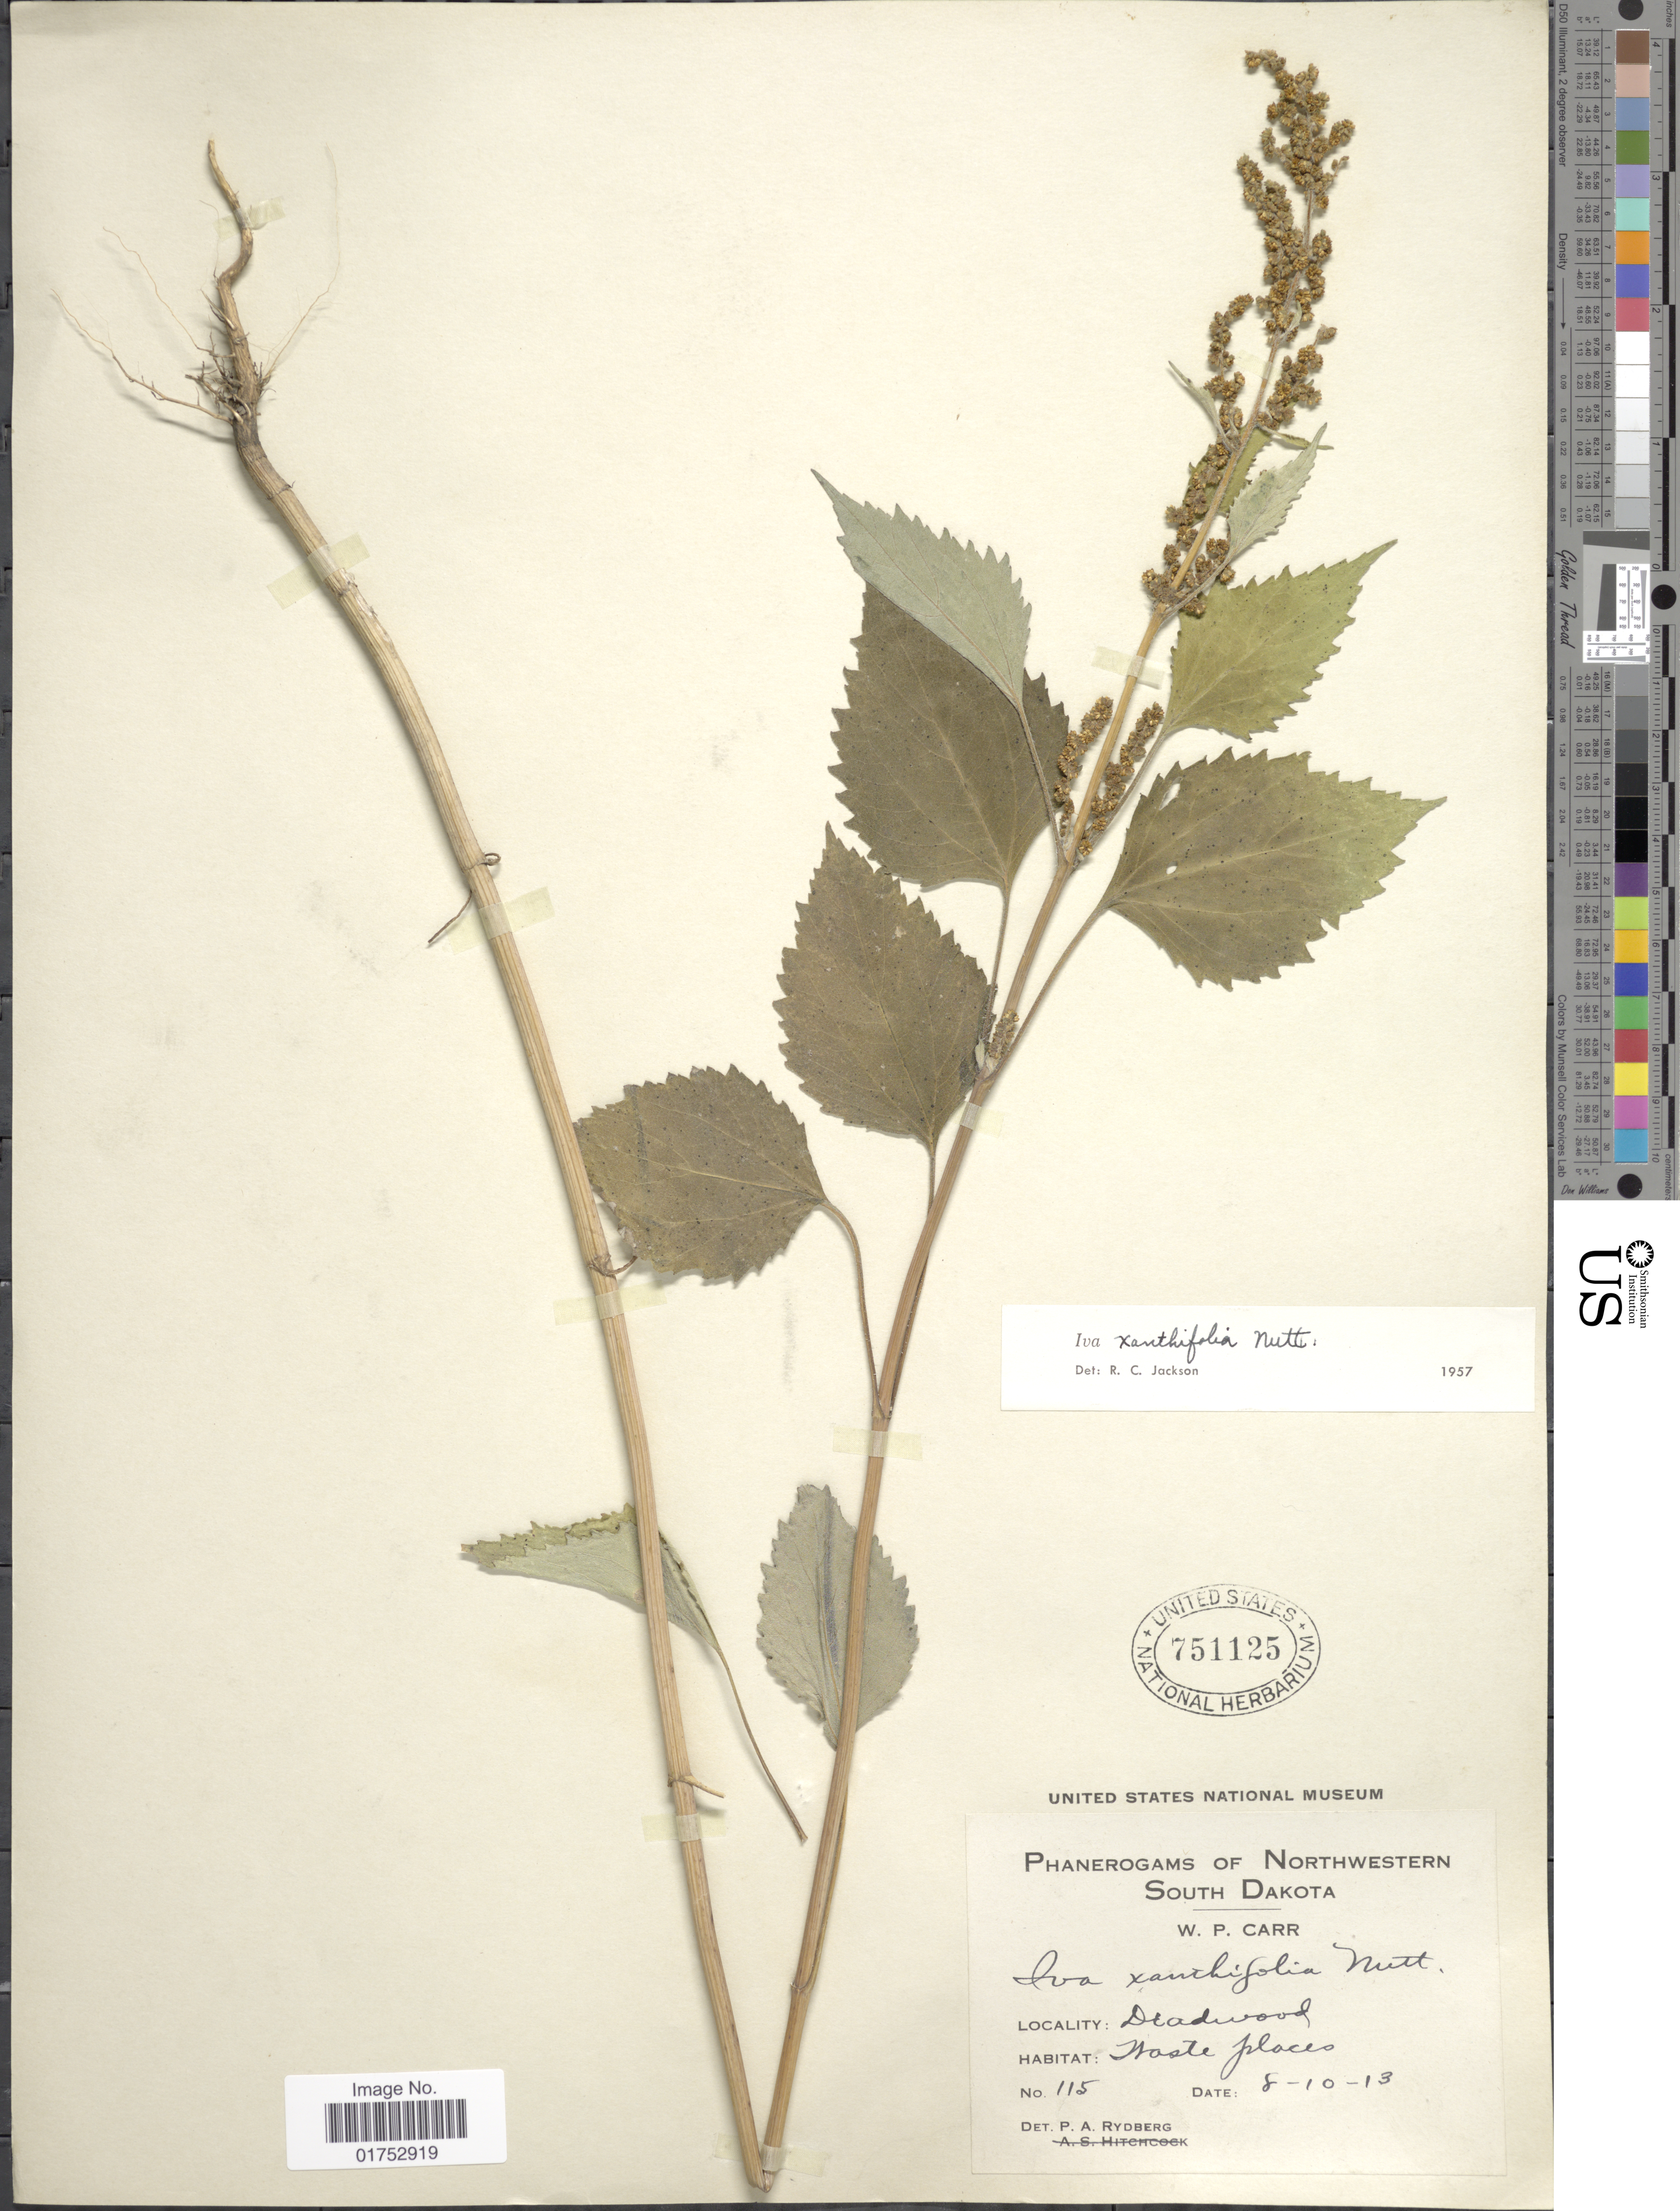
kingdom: Plantae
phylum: Tracheophyta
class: Magnoliopsida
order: Asterales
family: Asteraceae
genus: Iva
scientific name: Iva xanthifolia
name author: Nutt.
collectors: W. Carr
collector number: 115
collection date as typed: Transcribed d/m/y: 10/8/13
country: United States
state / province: South Dakota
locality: Northwestern South Dakota, Deadwood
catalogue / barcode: US 751125